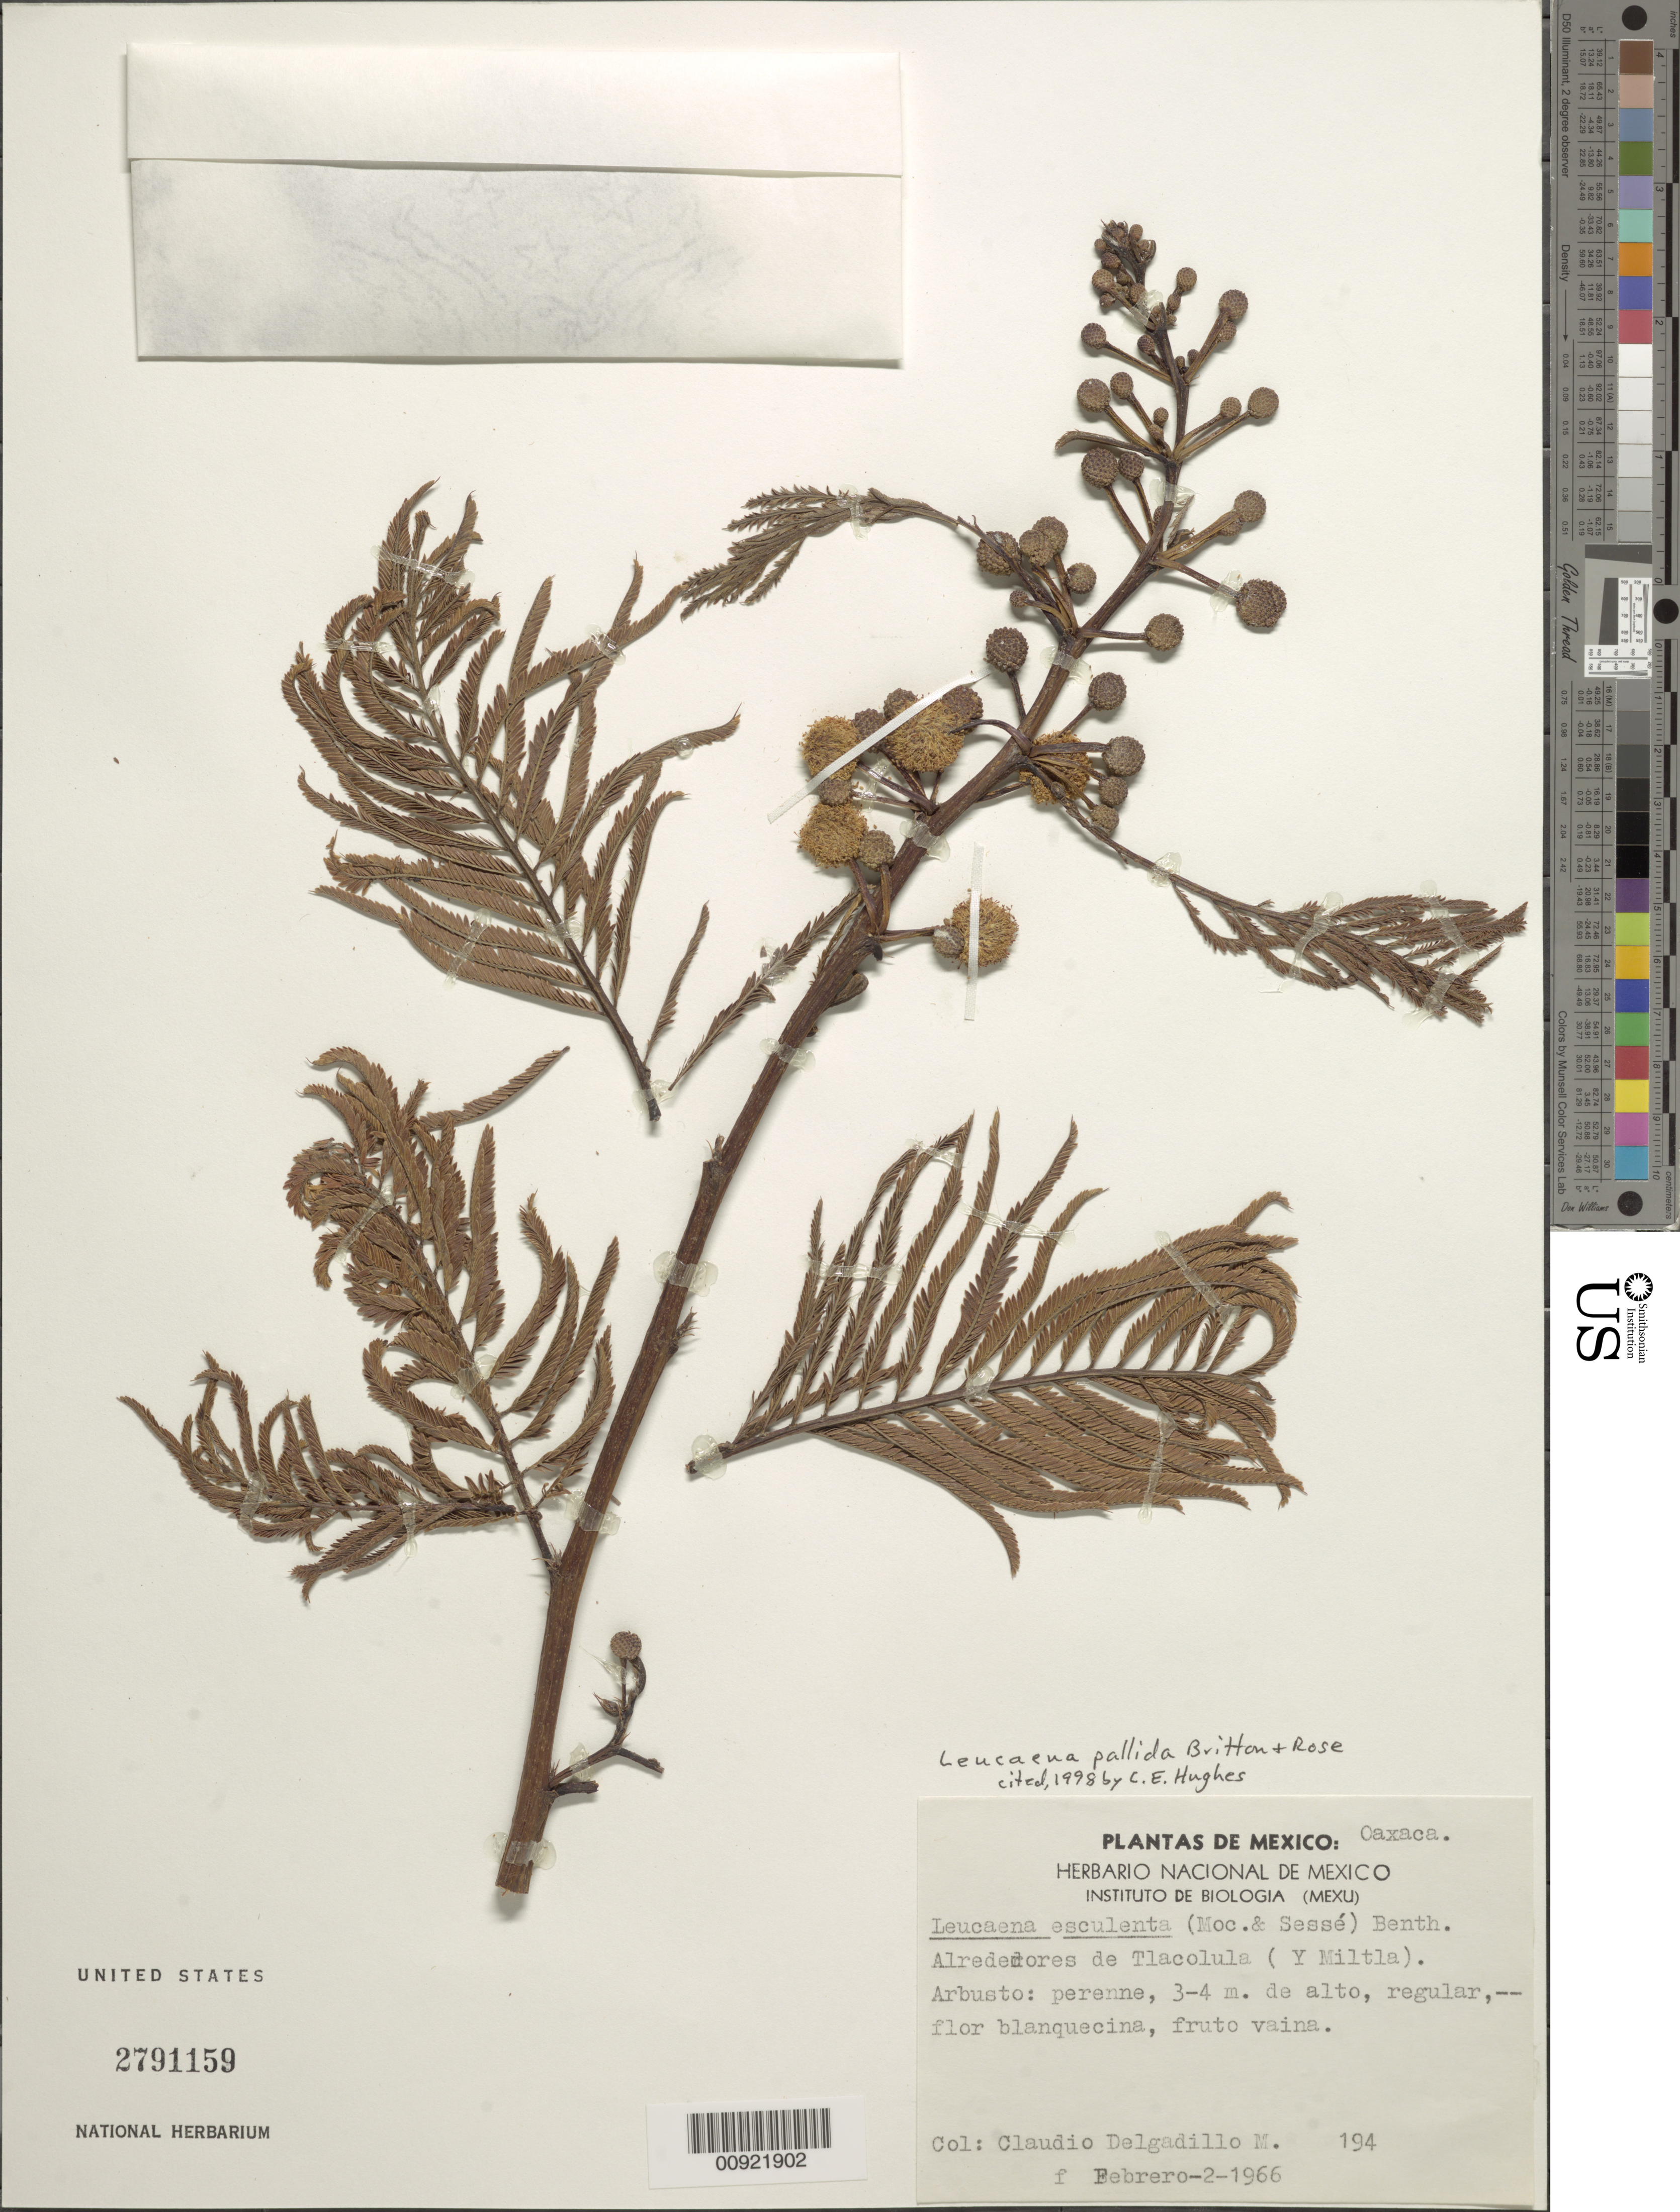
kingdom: Plantae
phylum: Tracheophyta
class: Magnoliopsida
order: Fabales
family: Fabaceae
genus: Leucaena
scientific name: Leucaena pallida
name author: Britton & Rose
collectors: C. Delgadillo-m.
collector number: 194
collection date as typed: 02 Feb 1966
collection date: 1966-02-02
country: Mexico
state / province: Oaxaca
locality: Alrededores de Tlacolula (y Mitla).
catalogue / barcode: US 2791159